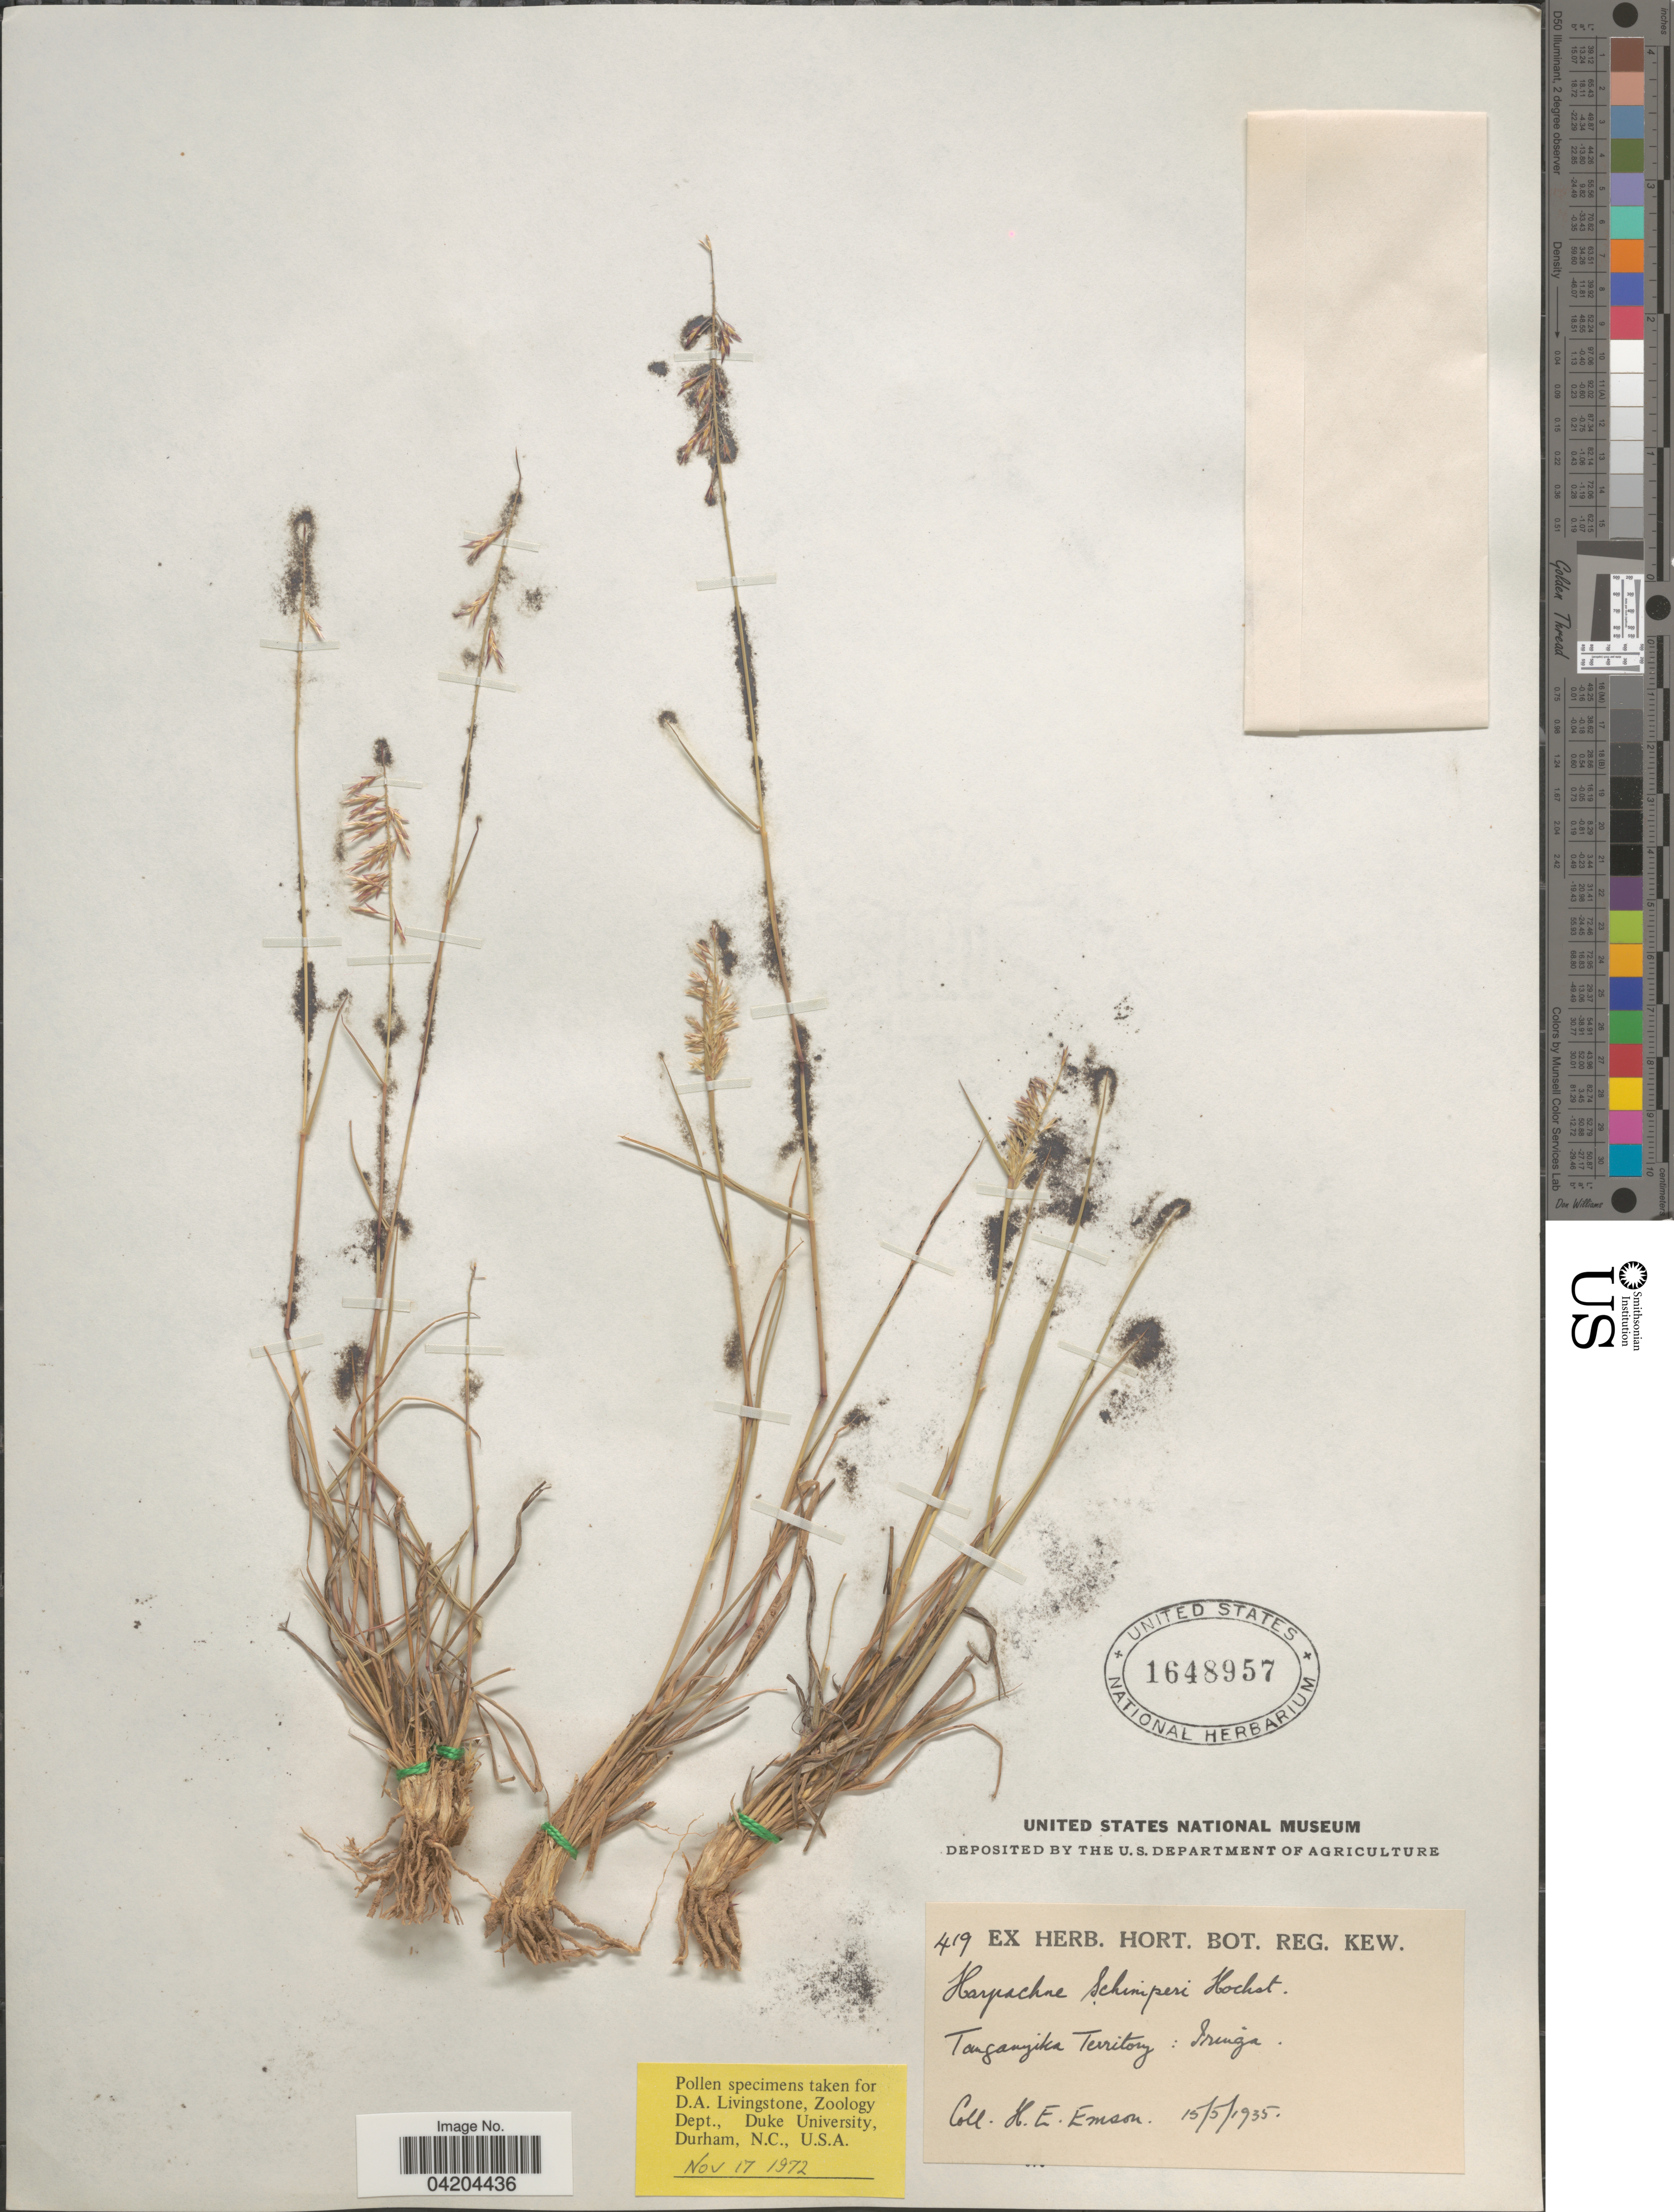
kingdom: Plantae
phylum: Tracheophyta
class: Liliopsida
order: Poales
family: Poaceae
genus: Eragrostis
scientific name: Eragrostis schimperi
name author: (A. Rich.) Benth.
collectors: H. Emson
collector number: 419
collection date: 1935-05-15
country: Tanzania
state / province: Iringa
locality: Tanganyika Territory.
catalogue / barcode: US 1648957